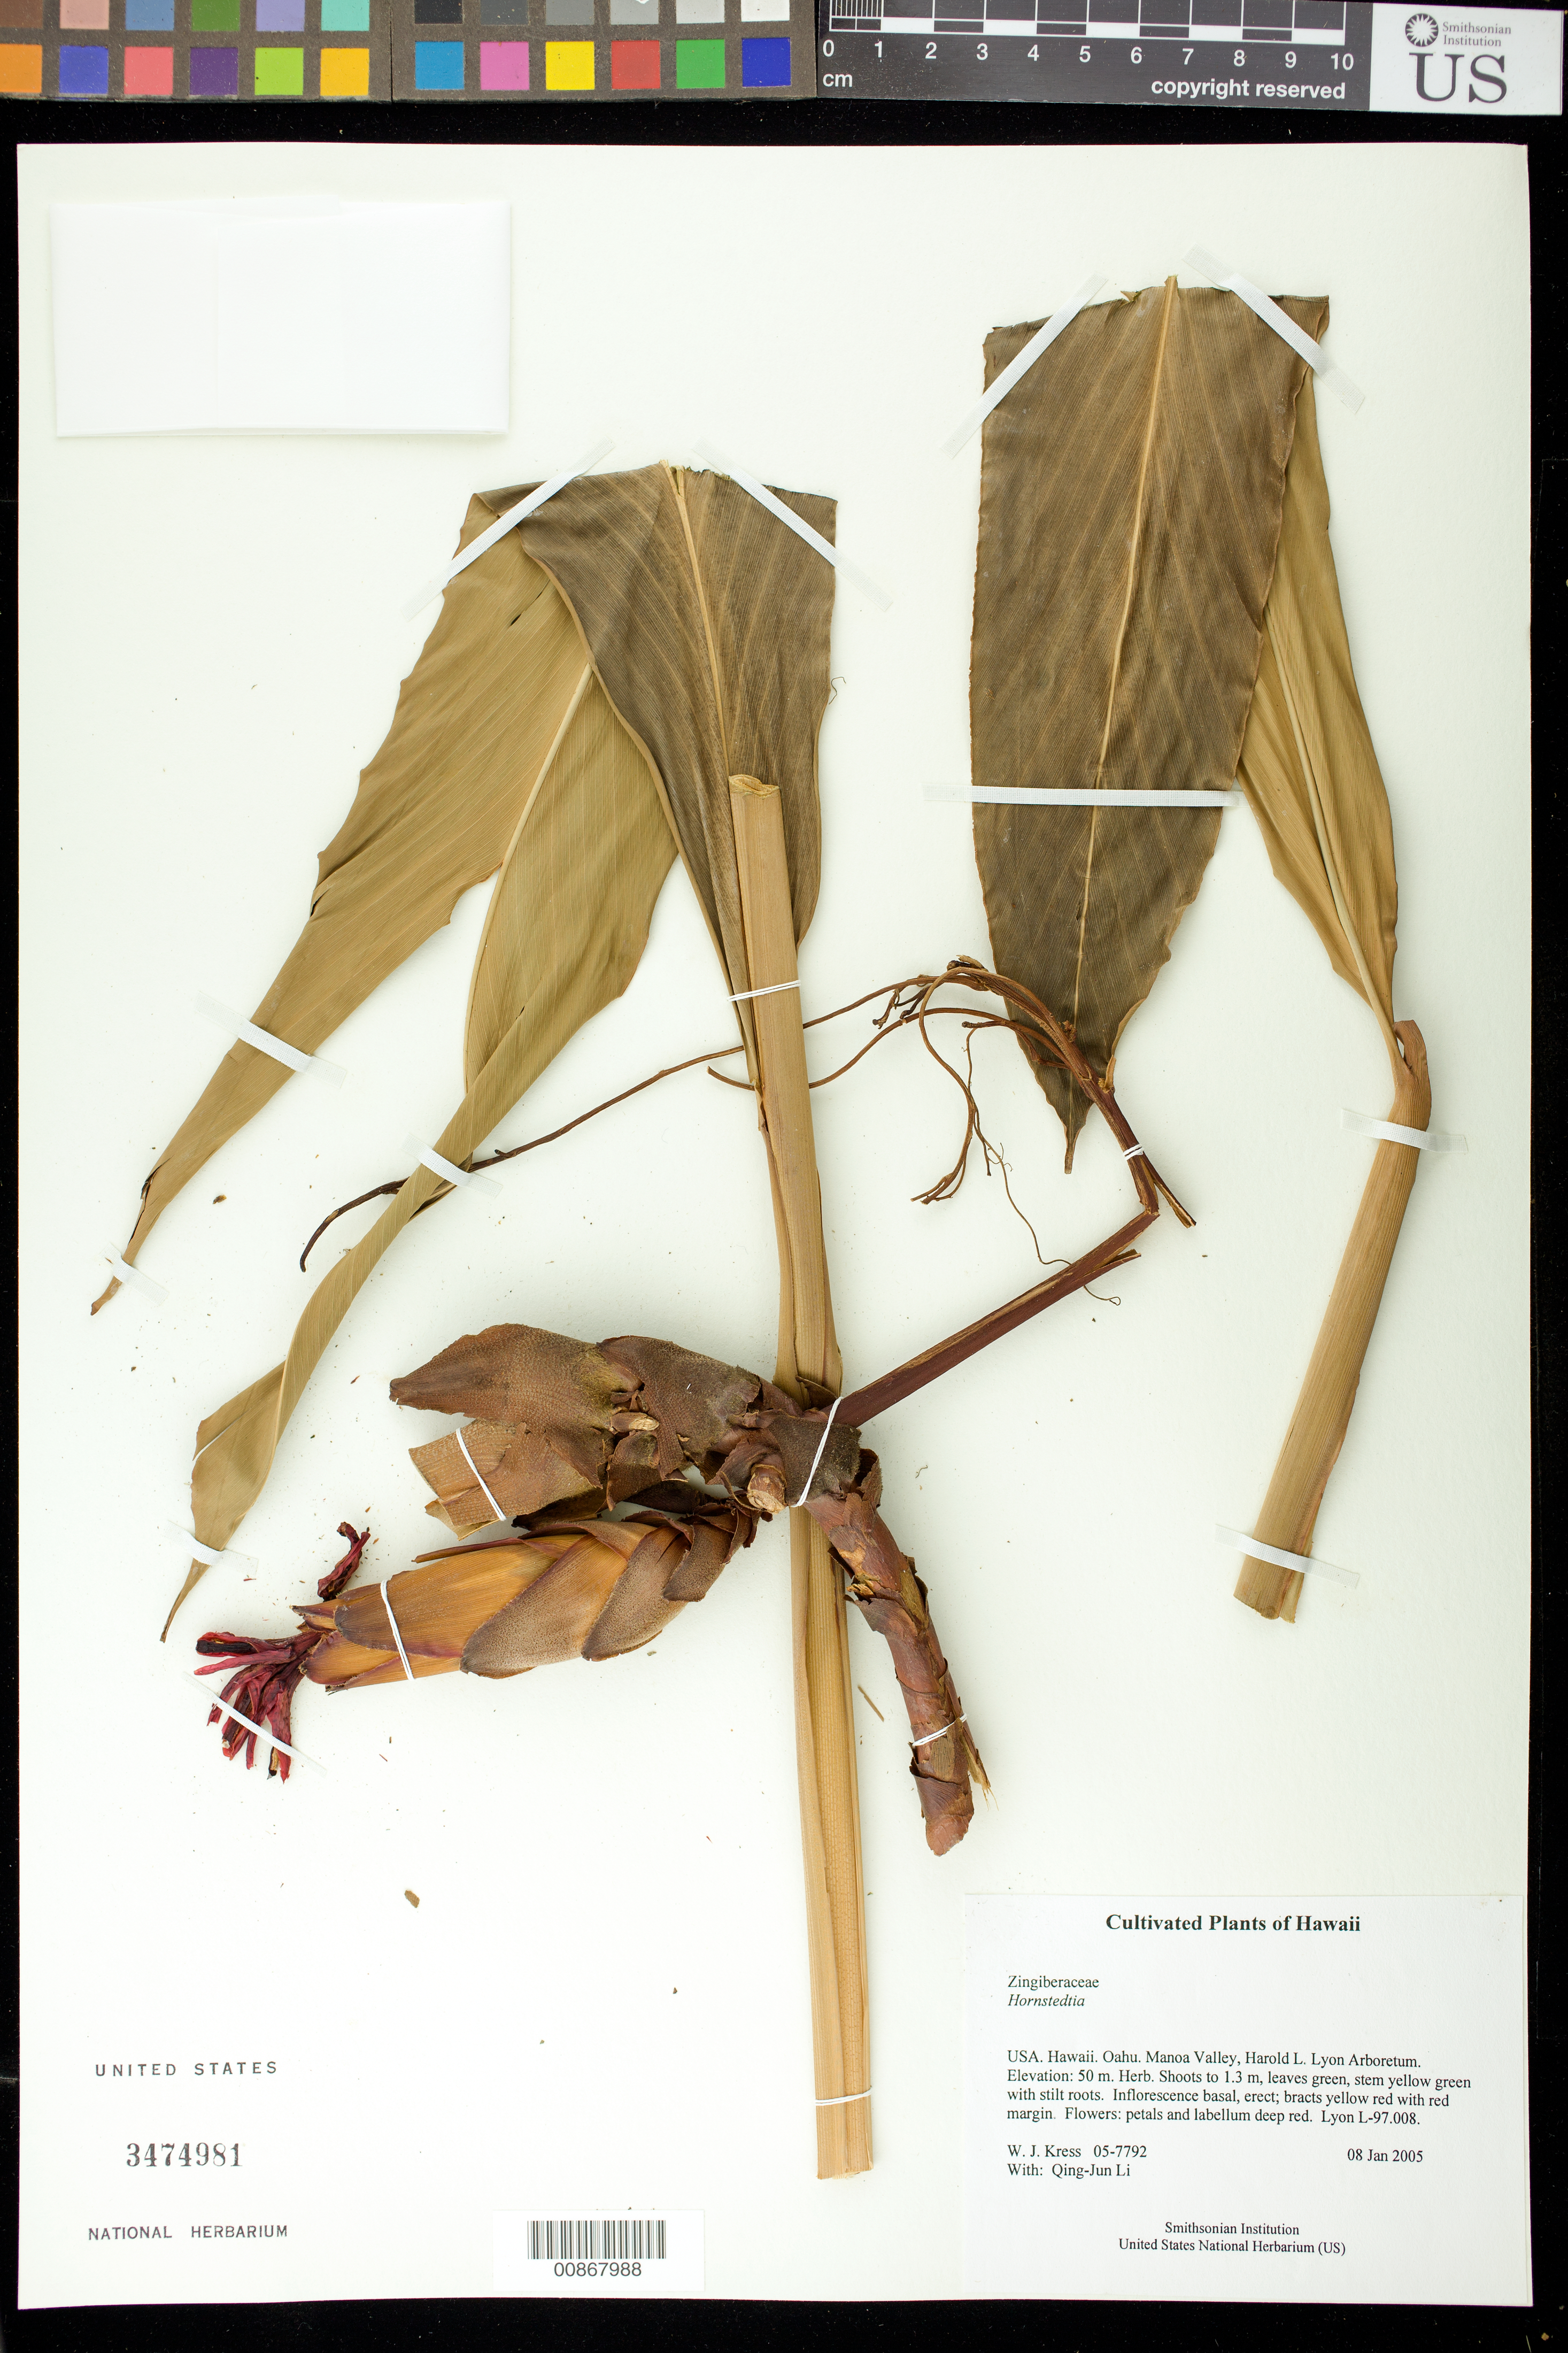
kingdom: Plantae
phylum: Tracheophyta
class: Liliopsida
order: Zingiberales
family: Zingiberaceae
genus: Hornstedtia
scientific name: Hornstedtia sp.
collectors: W. J. Kress & Q. J. Li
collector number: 05-7792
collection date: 2005-01-08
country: United States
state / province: Hawaii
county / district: Honolulu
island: Oahu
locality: Manoa Valley, Harold L. Lyon Arboretum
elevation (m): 50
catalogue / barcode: US 3474981